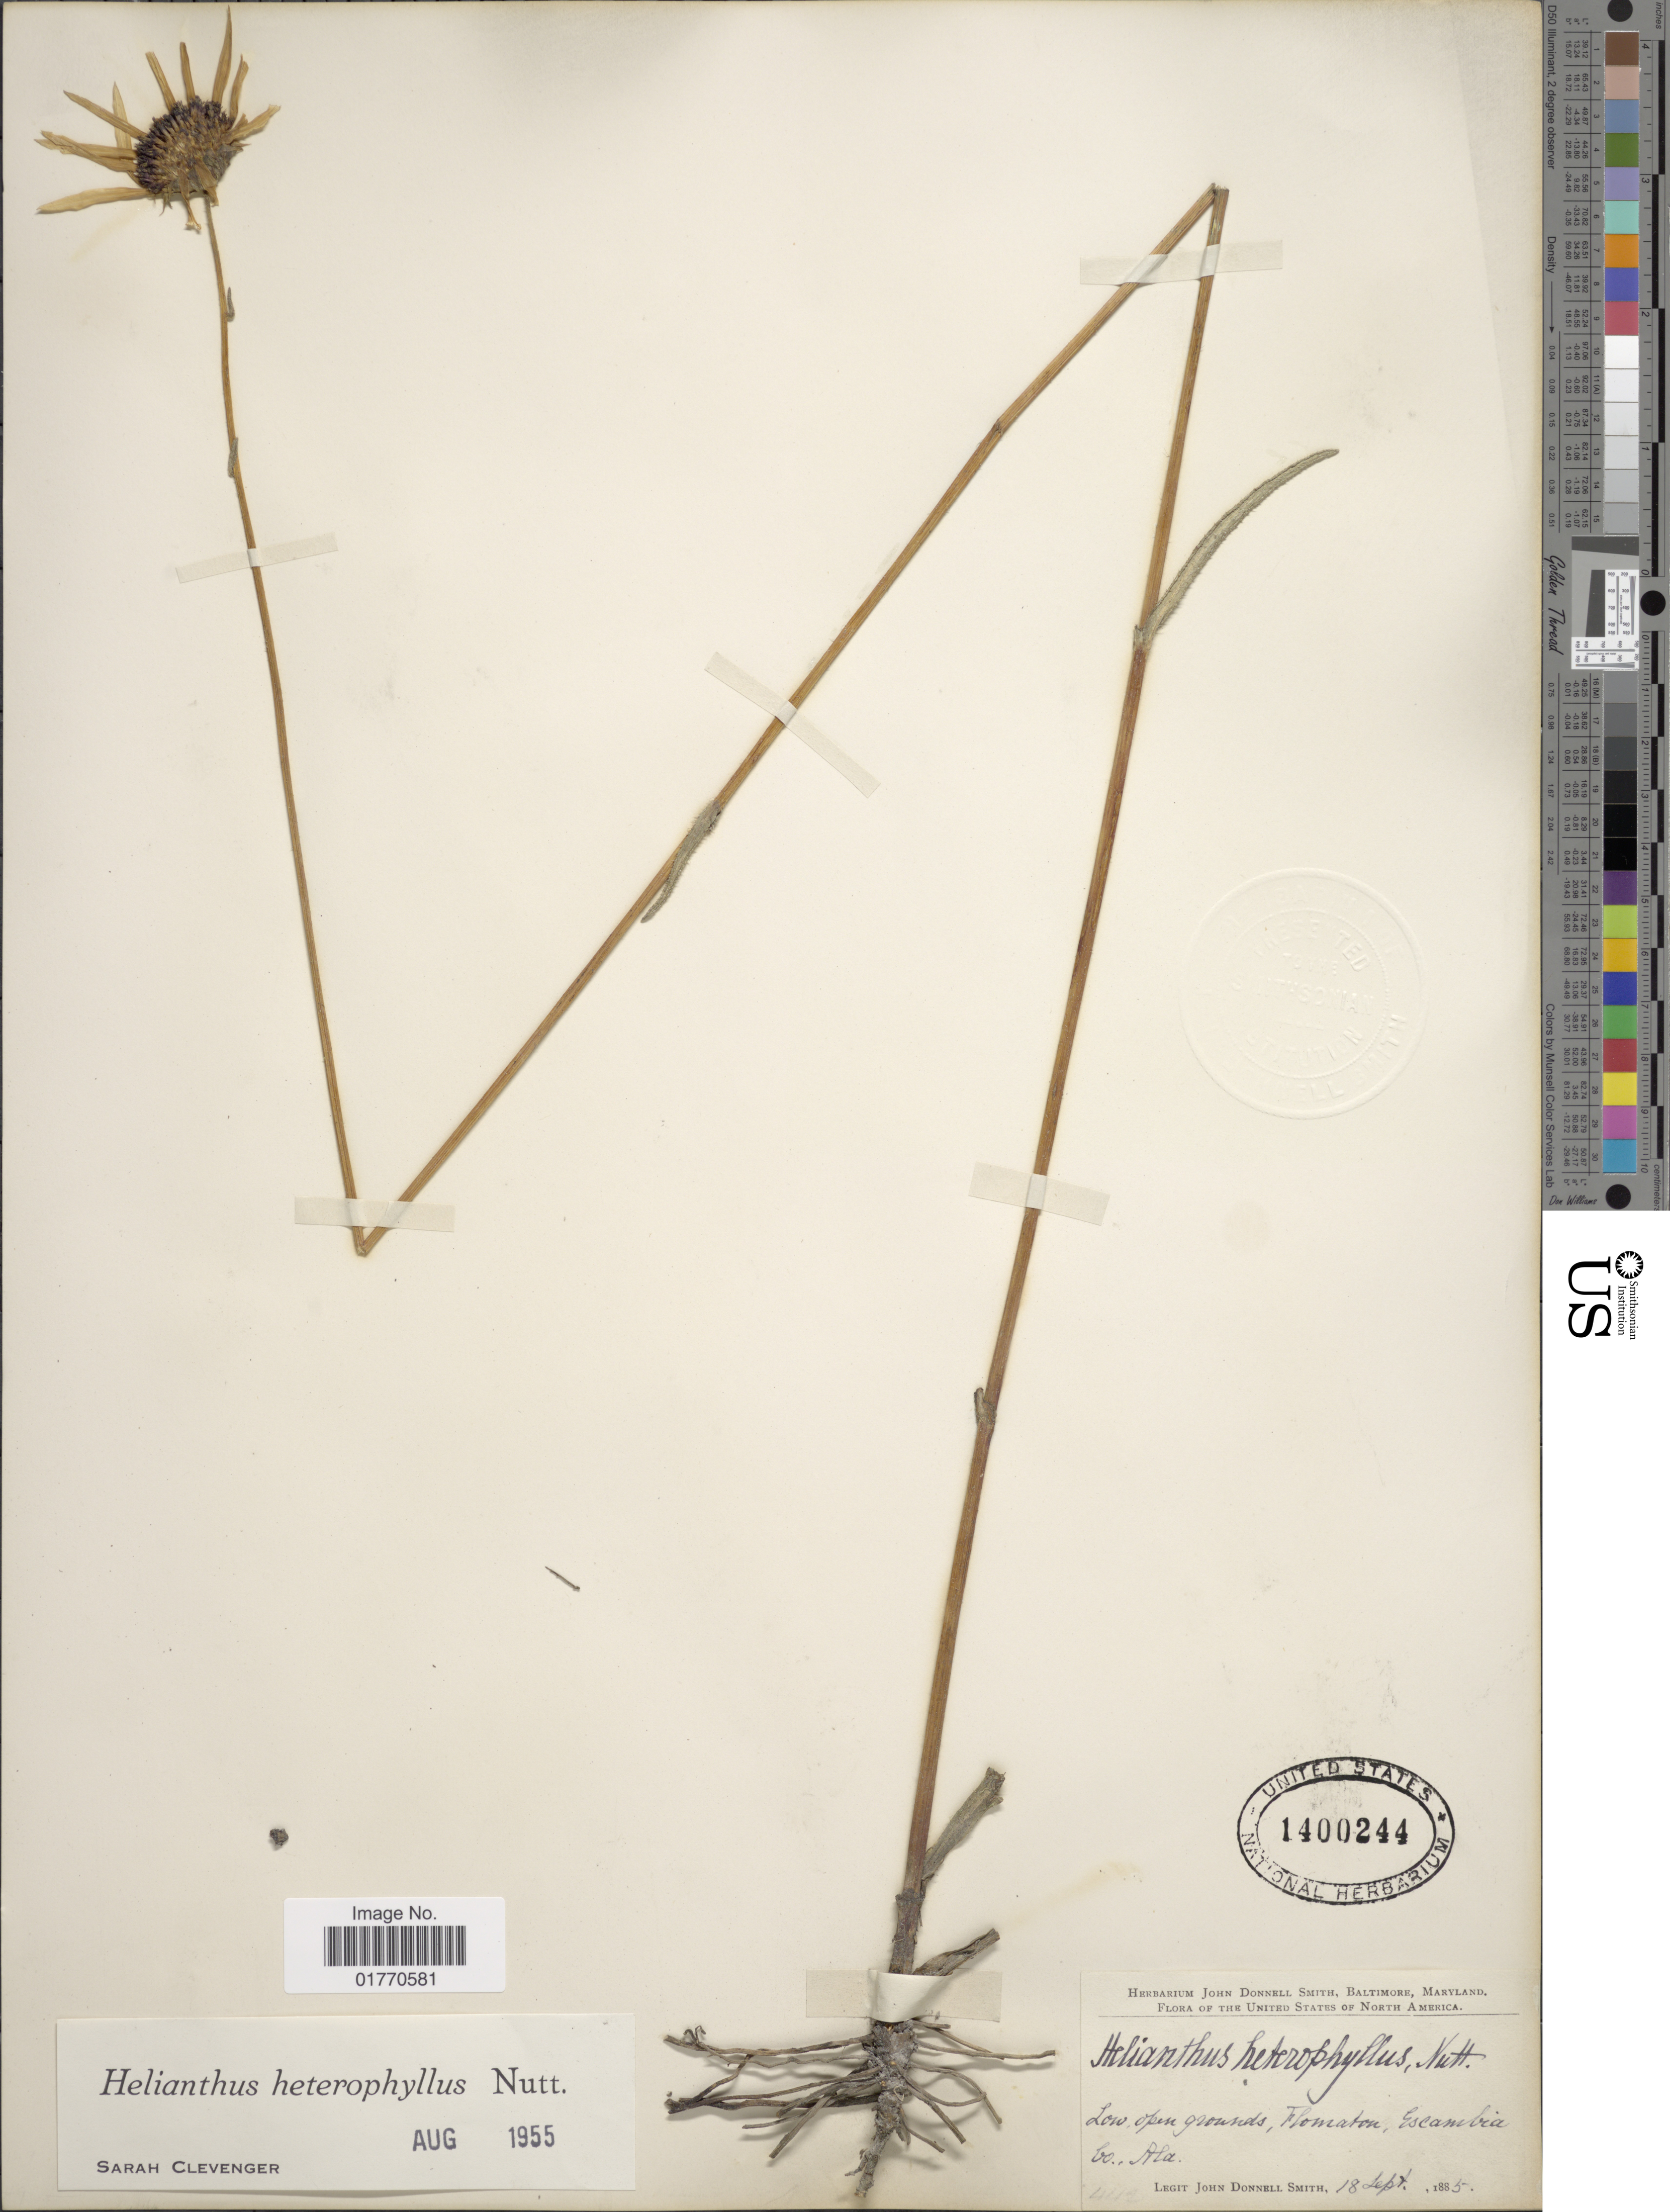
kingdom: Plantae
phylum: Tracheophyta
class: Magnoliopsida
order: Asterales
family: Asteraceae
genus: Helianthus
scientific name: Helianthus heterophyllus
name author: Nutt.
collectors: J. Donnell Smith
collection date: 1885-09-18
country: United States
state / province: Alabama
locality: Low open grounds, Flomaton, Escambia Co., Ala.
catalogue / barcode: US 1400244